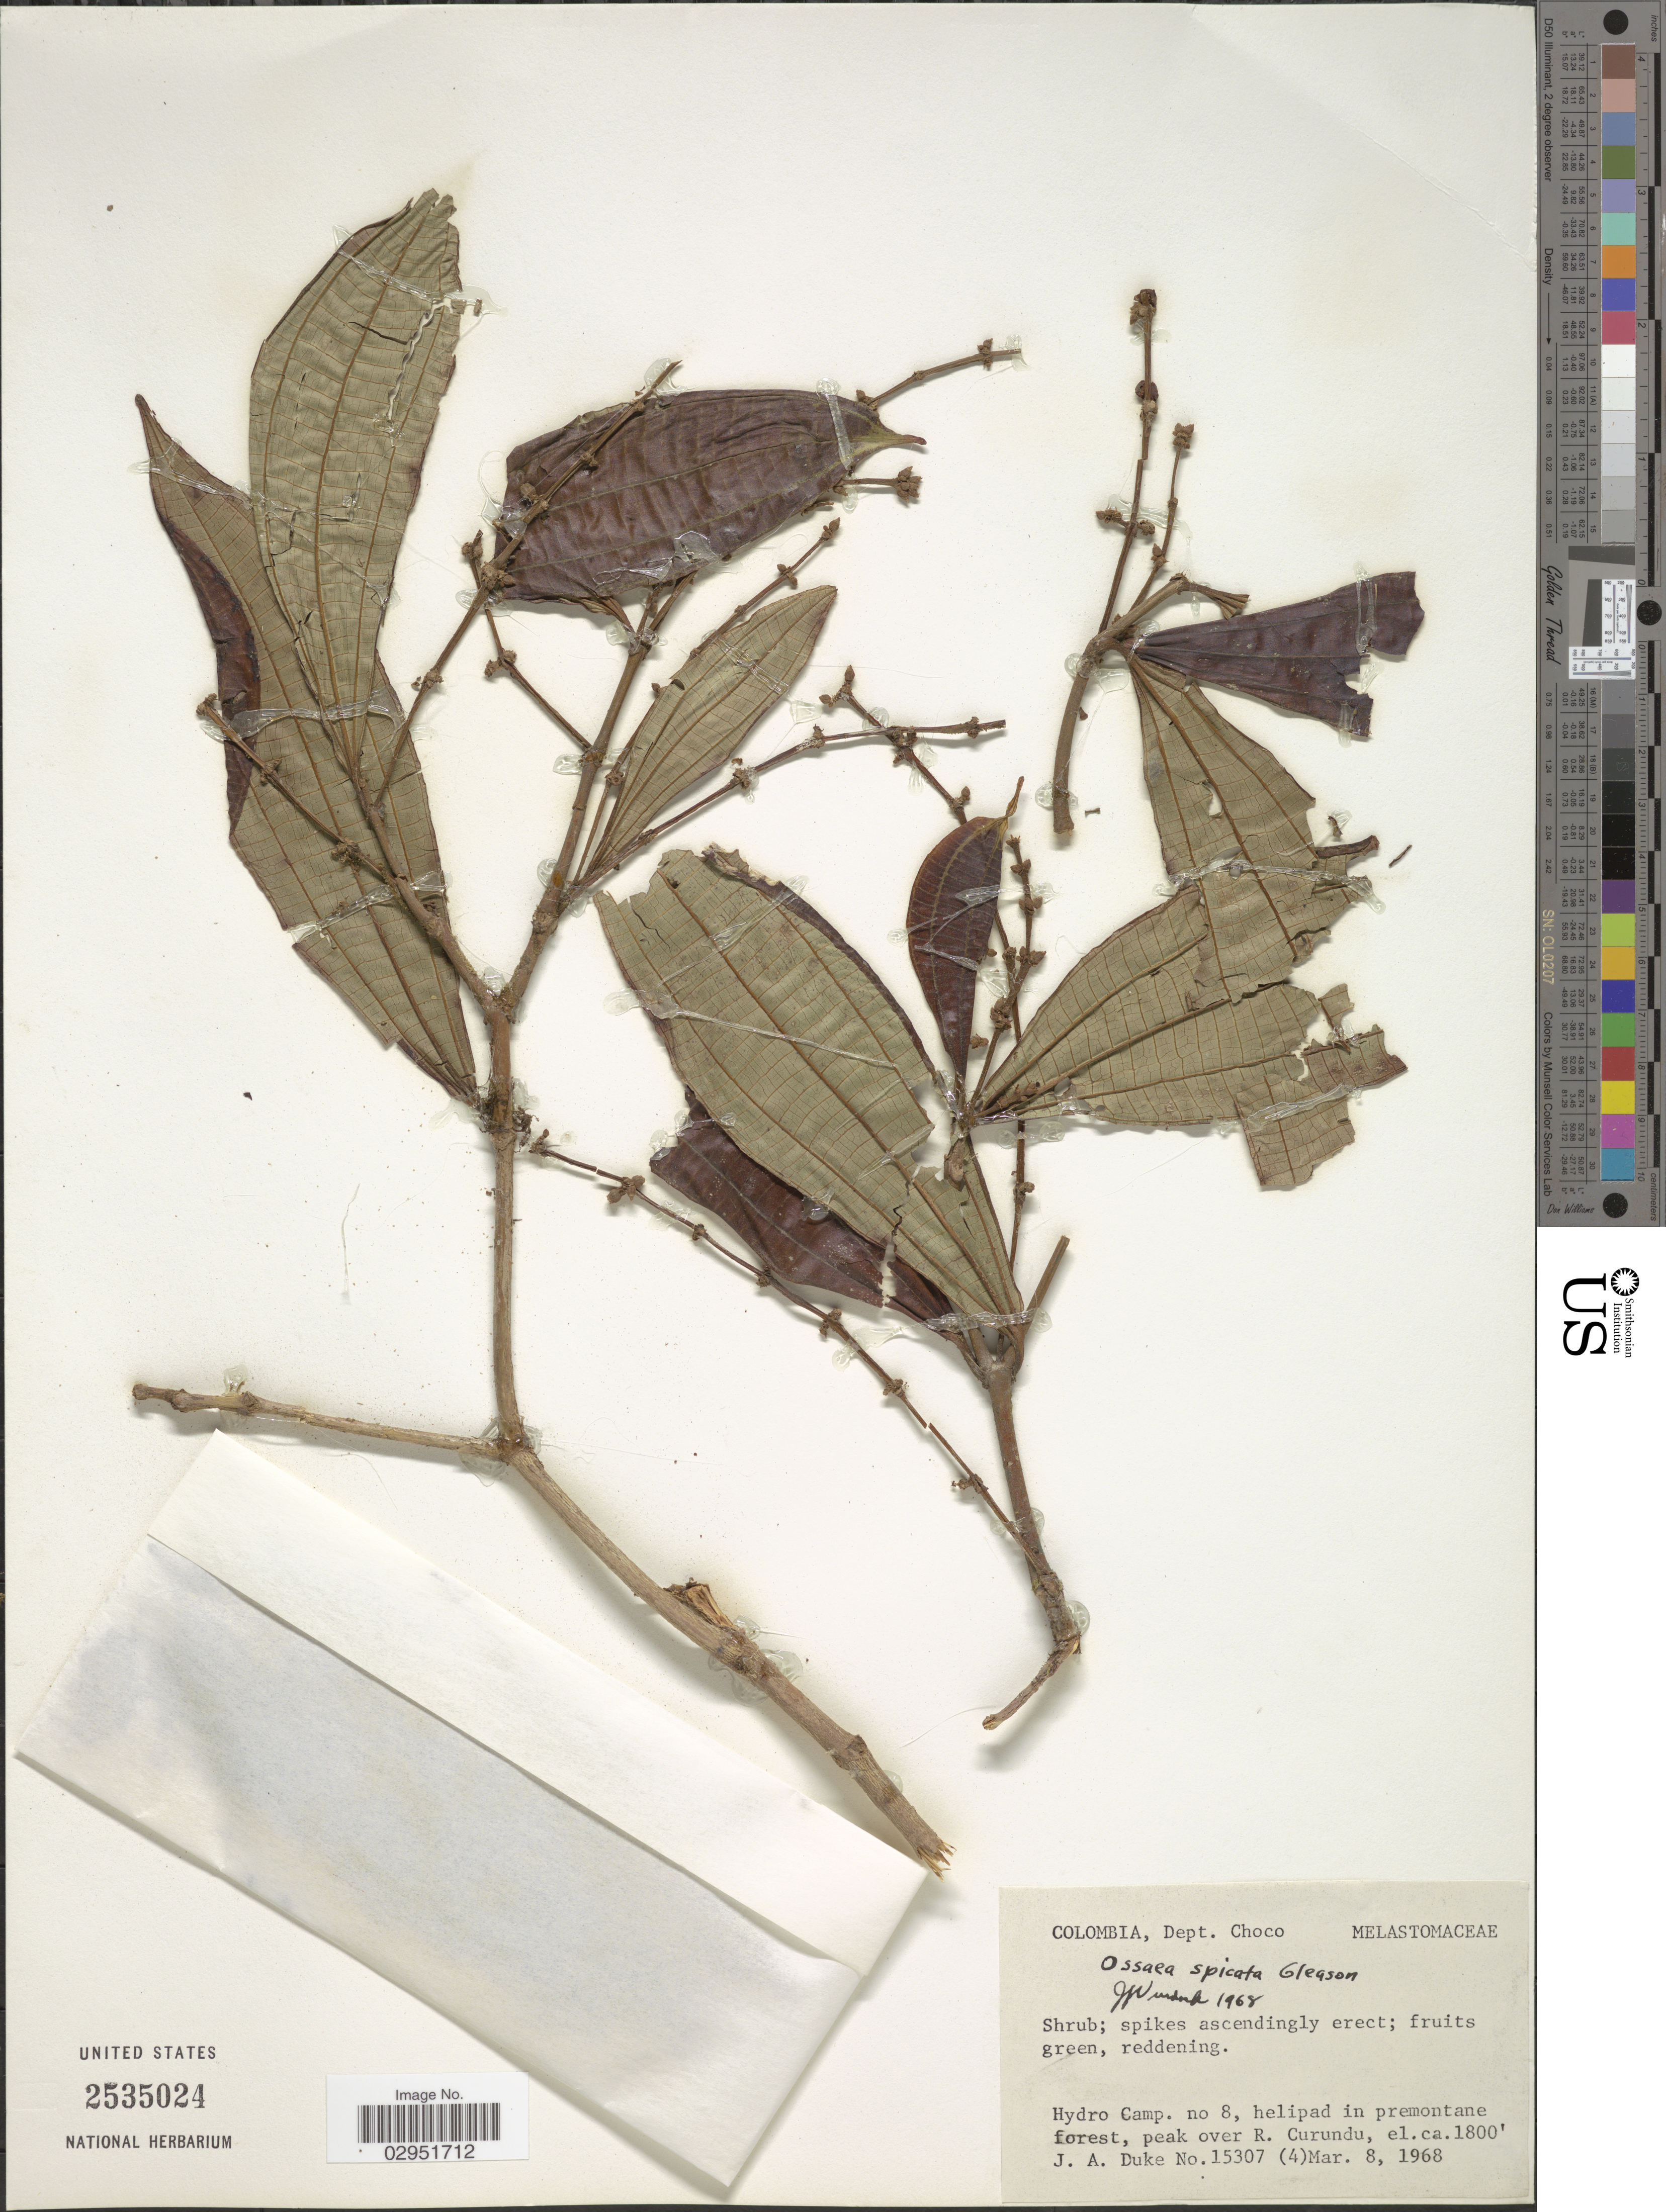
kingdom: Plantae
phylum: Tracheophyta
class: Magnoliopsida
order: Myrtales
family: Melastomataceae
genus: Ossaea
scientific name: Ossaea spicata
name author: Gleason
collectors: J. A. Duke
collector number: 15307(4)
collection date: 1968-03-08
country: Colombia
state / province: Chocó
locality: Dept. Choco. Hydro Camp. no 8, helipad in premontane forest, peak over R. Curundu.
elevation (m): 549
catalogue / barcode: US 2535024